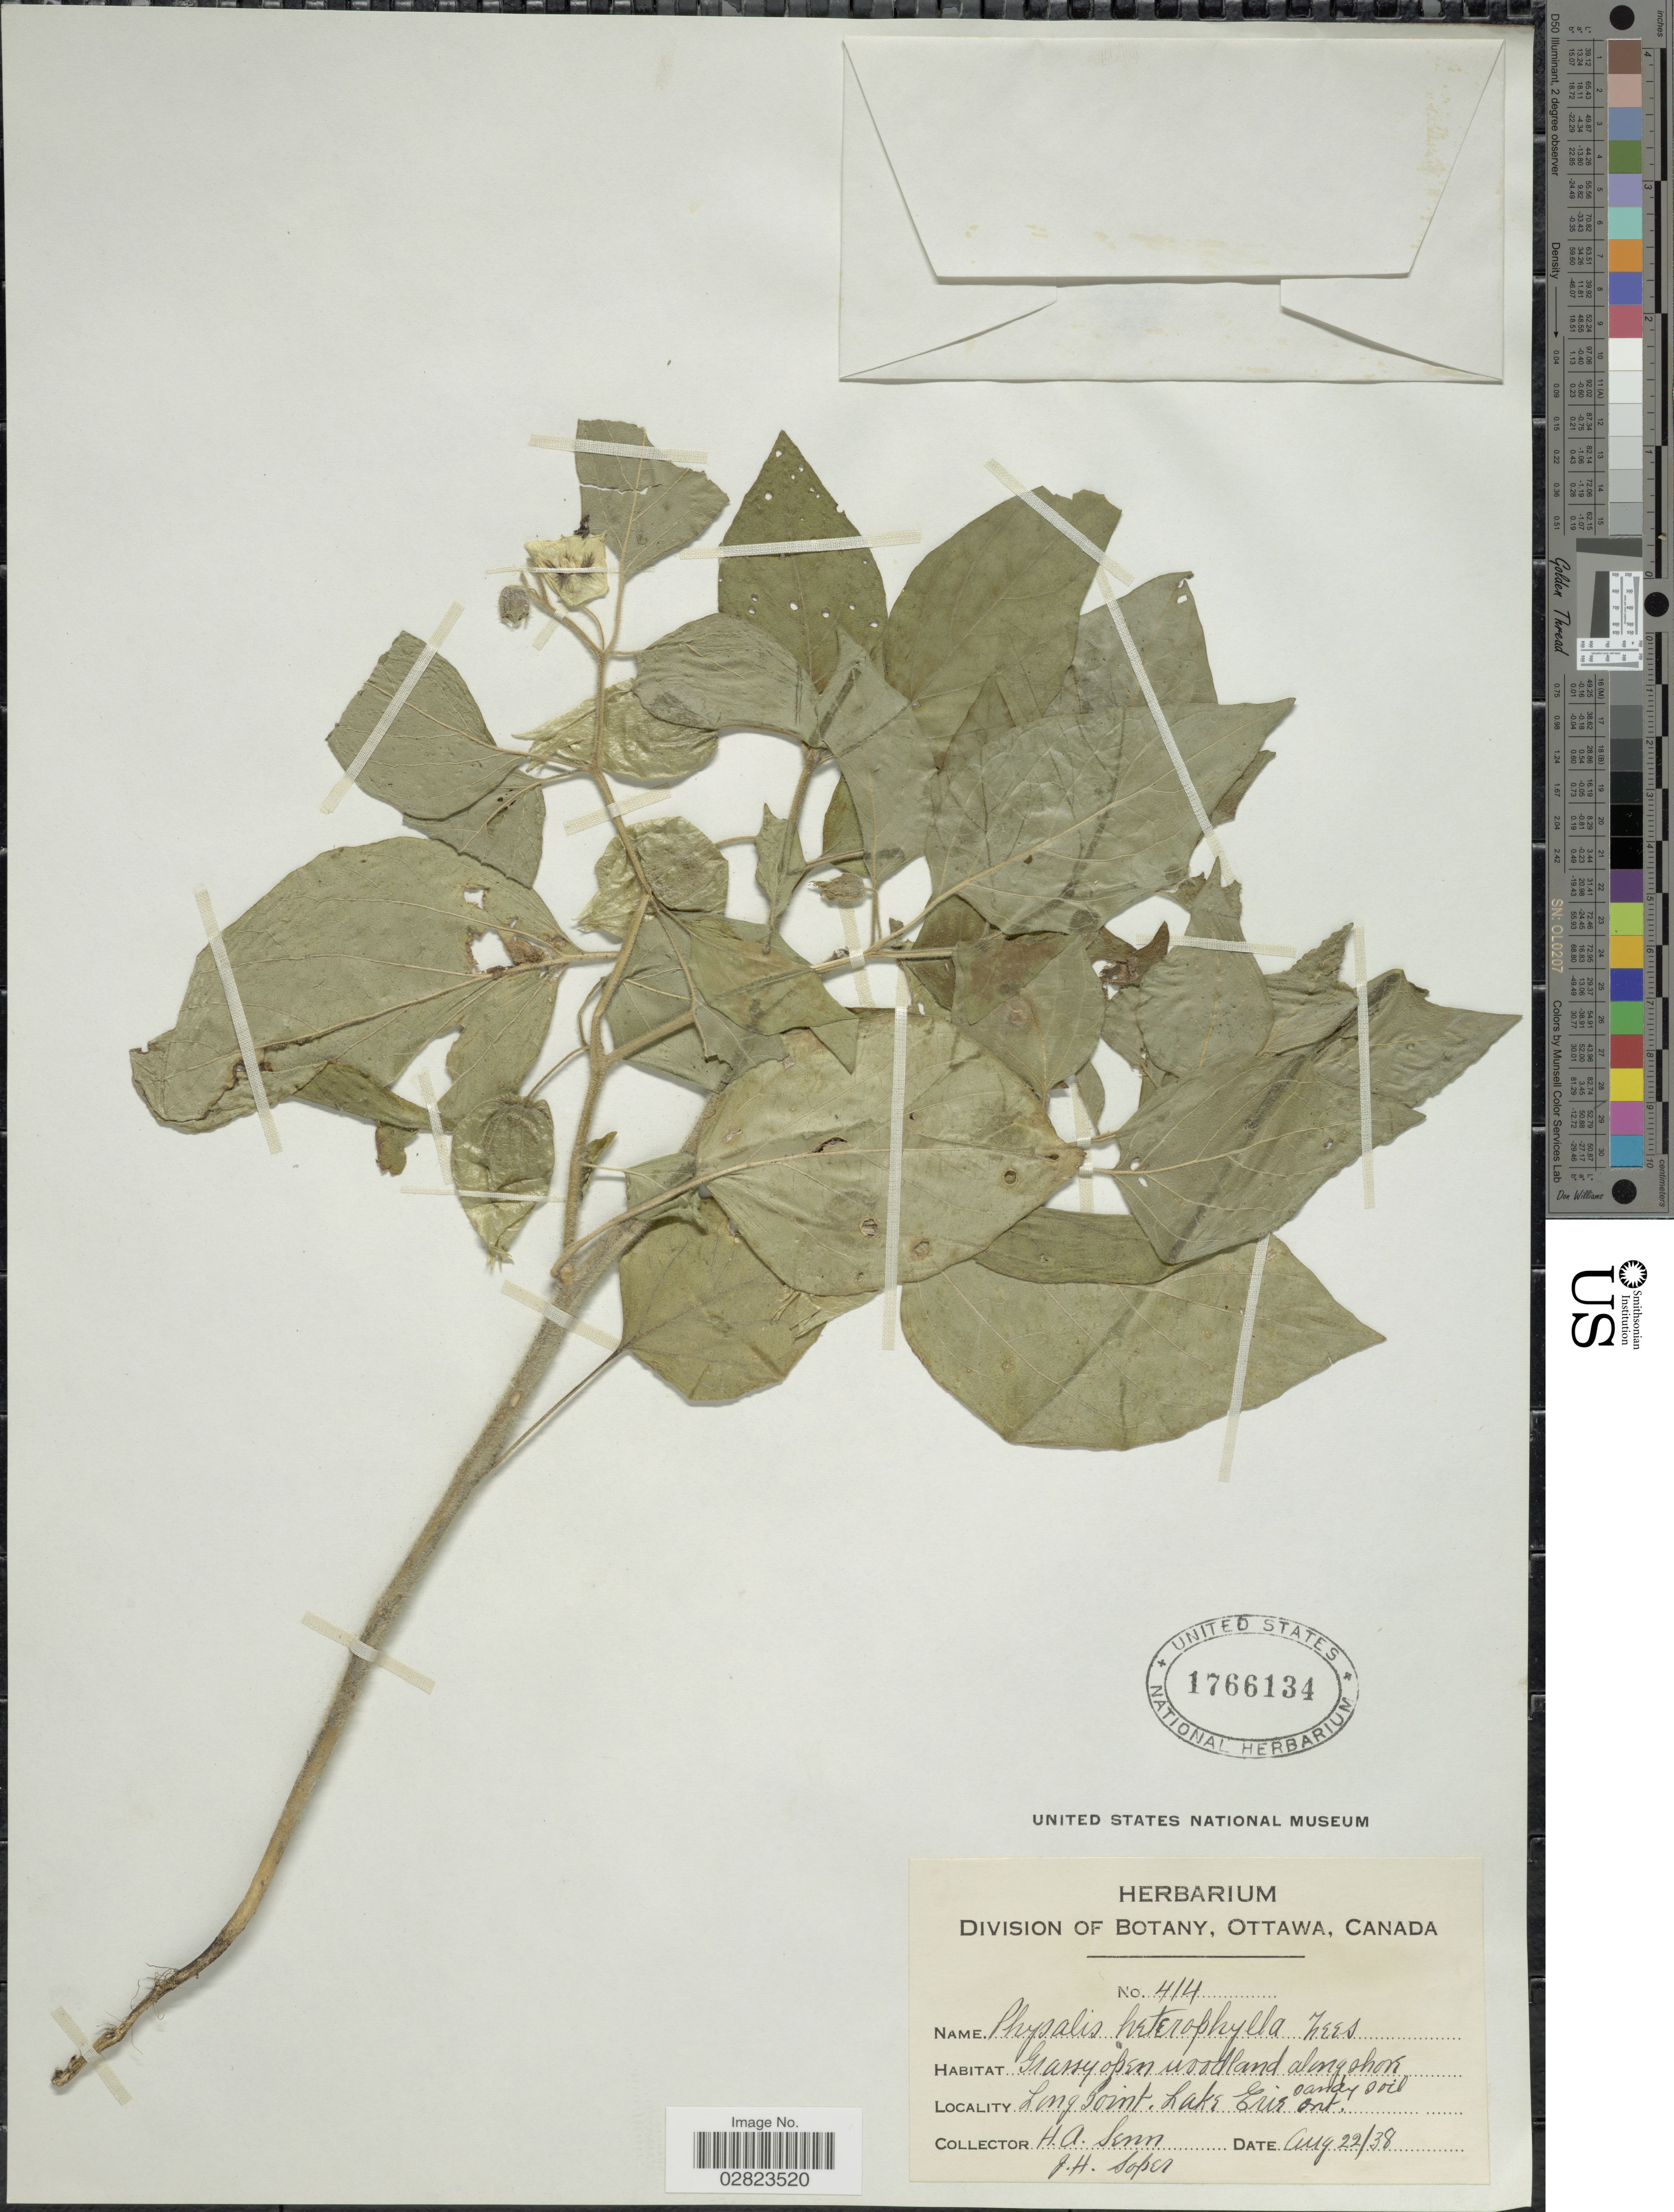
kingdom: Plantae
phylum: Tracheophyta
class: Magnoliopsida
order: Solanales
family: Solanaceae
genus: Physalis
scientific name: Physalis heterophylla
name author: Nees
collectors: H. Senn & J. H. Soper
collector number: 414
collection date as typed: Transcribed d/m/y: 22/8/38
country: Canada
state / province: Ontario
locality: Long Point, Lake Erie.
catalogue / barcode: US 1766134